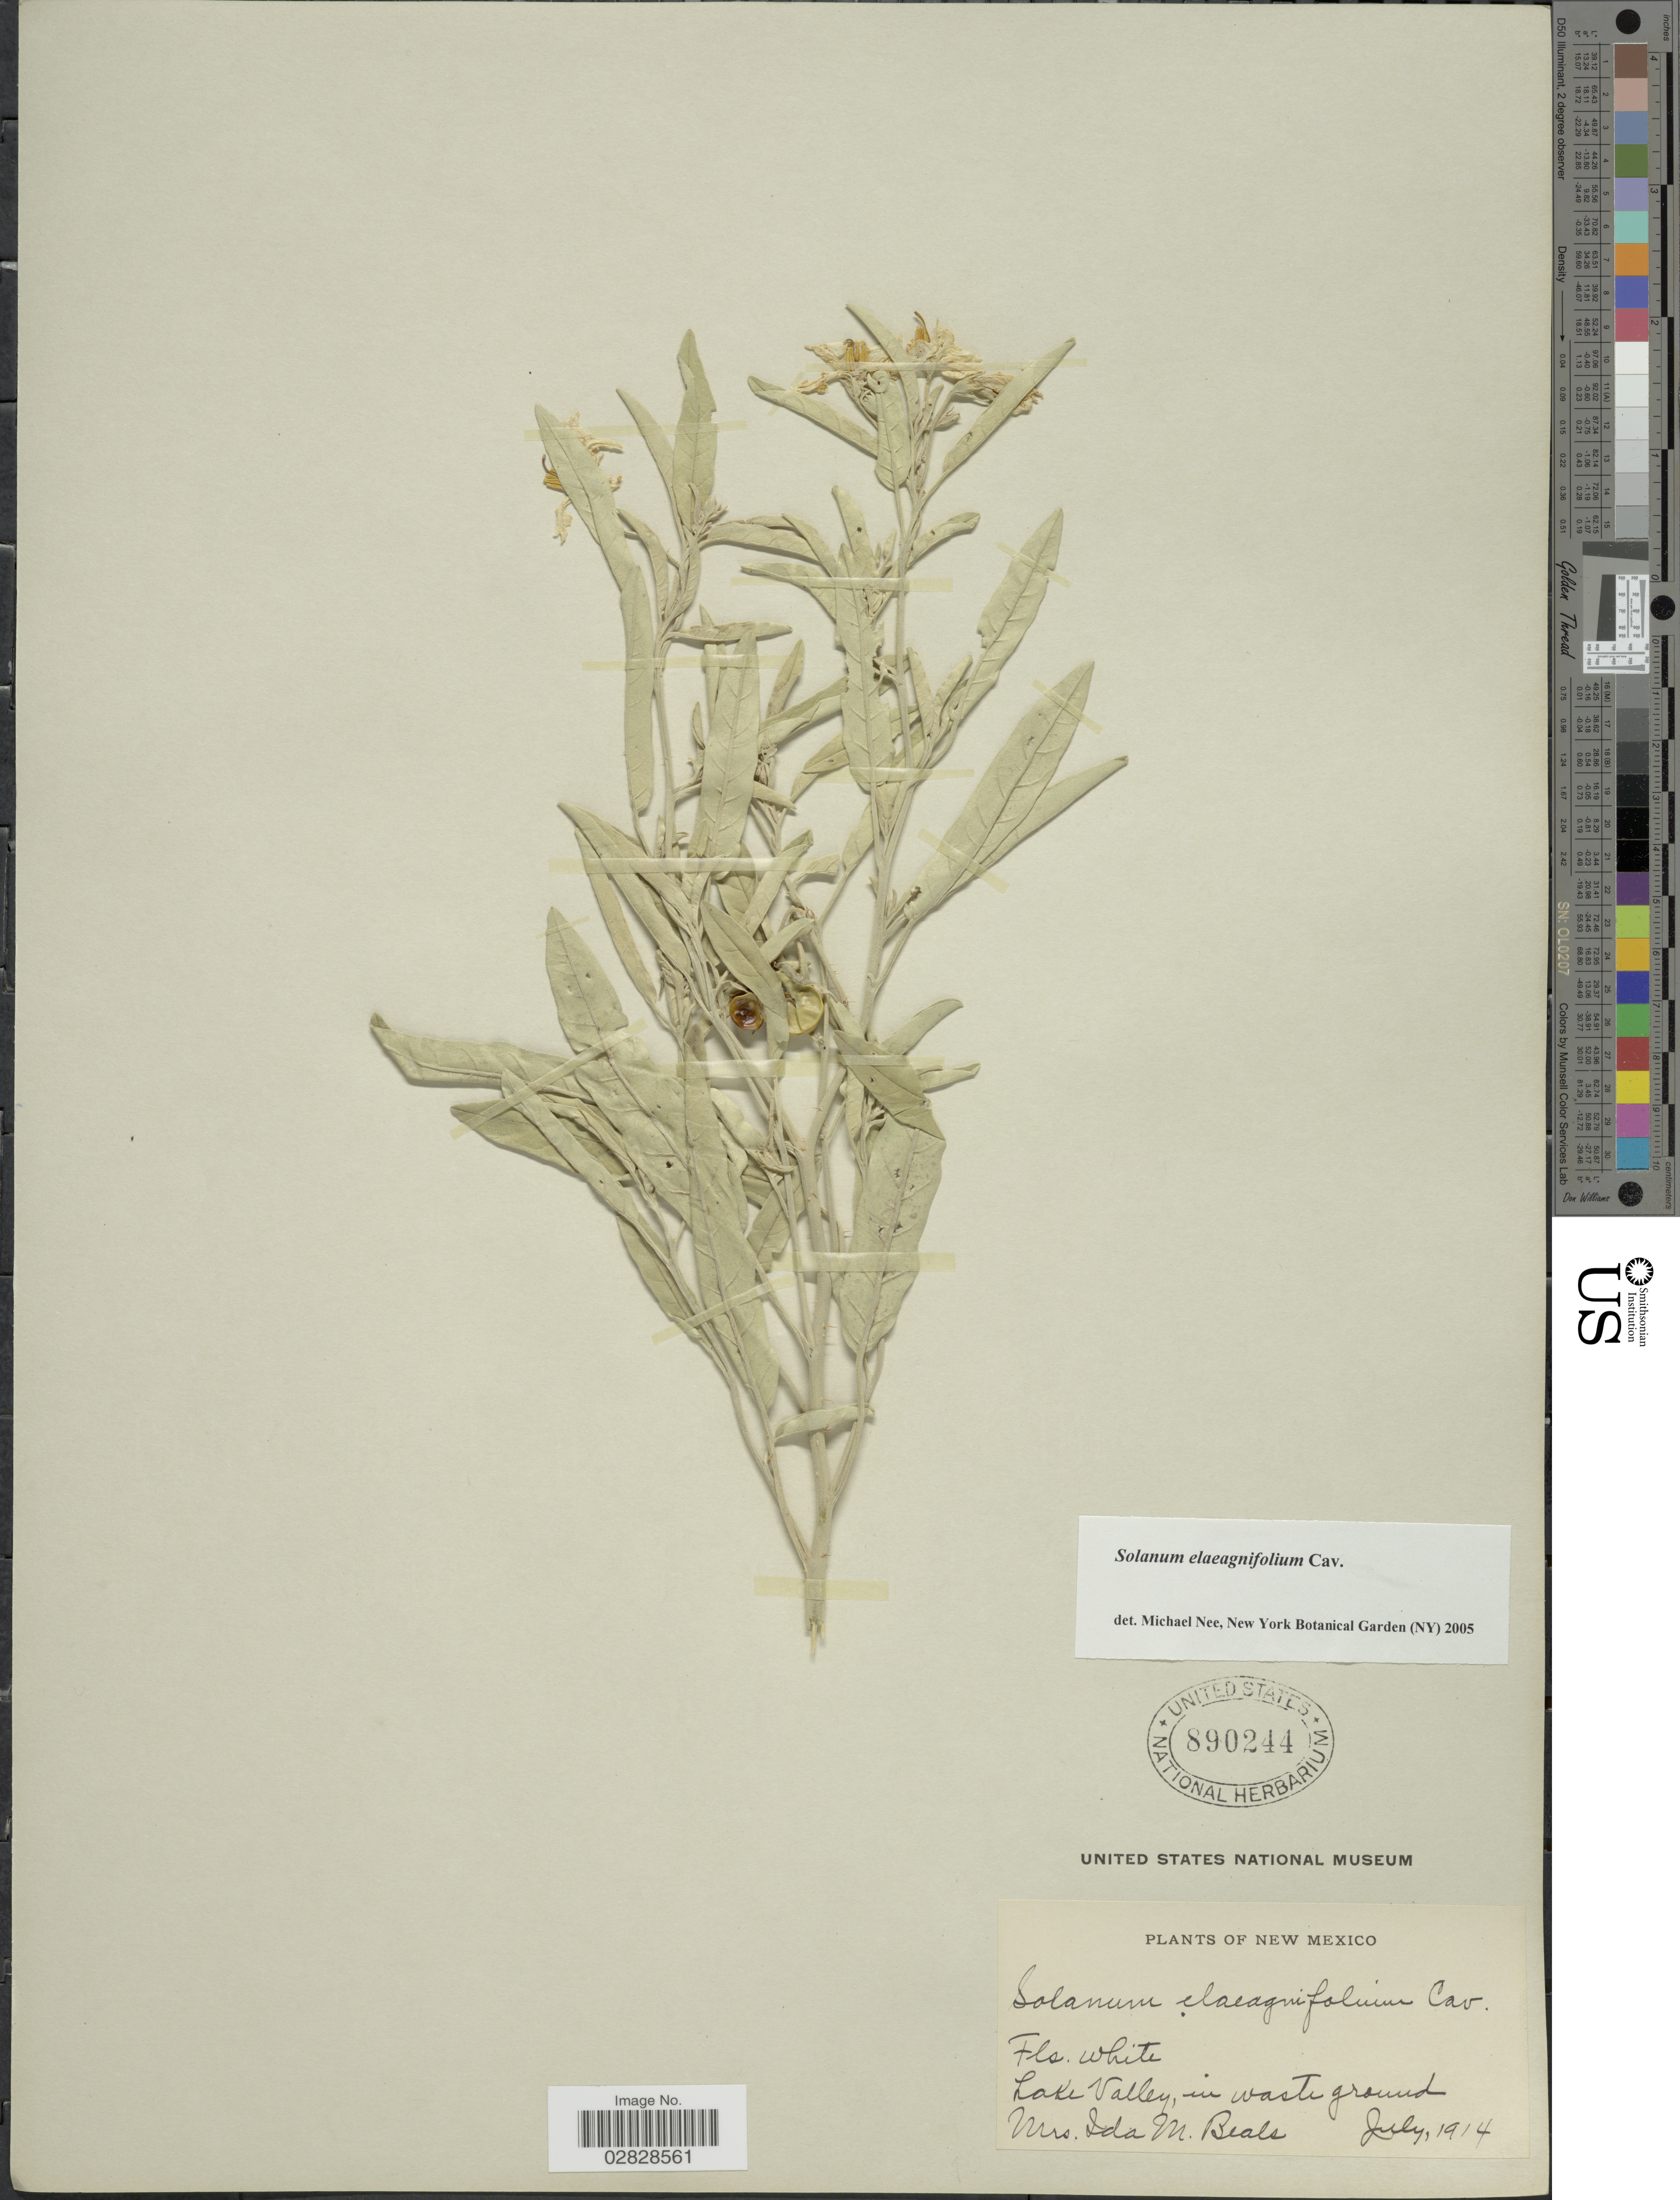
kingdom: Plantae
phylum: Tracheophyta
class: Magnoliopsida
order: Solanales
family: Solanaceae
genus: Solanum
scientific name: Solanum elaeagnifolium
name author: Cav.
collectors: I. M. Beals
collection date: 1914-07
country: United States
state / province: New Mexico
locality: Lake Valley, in waste ground.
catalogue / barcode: US 890244